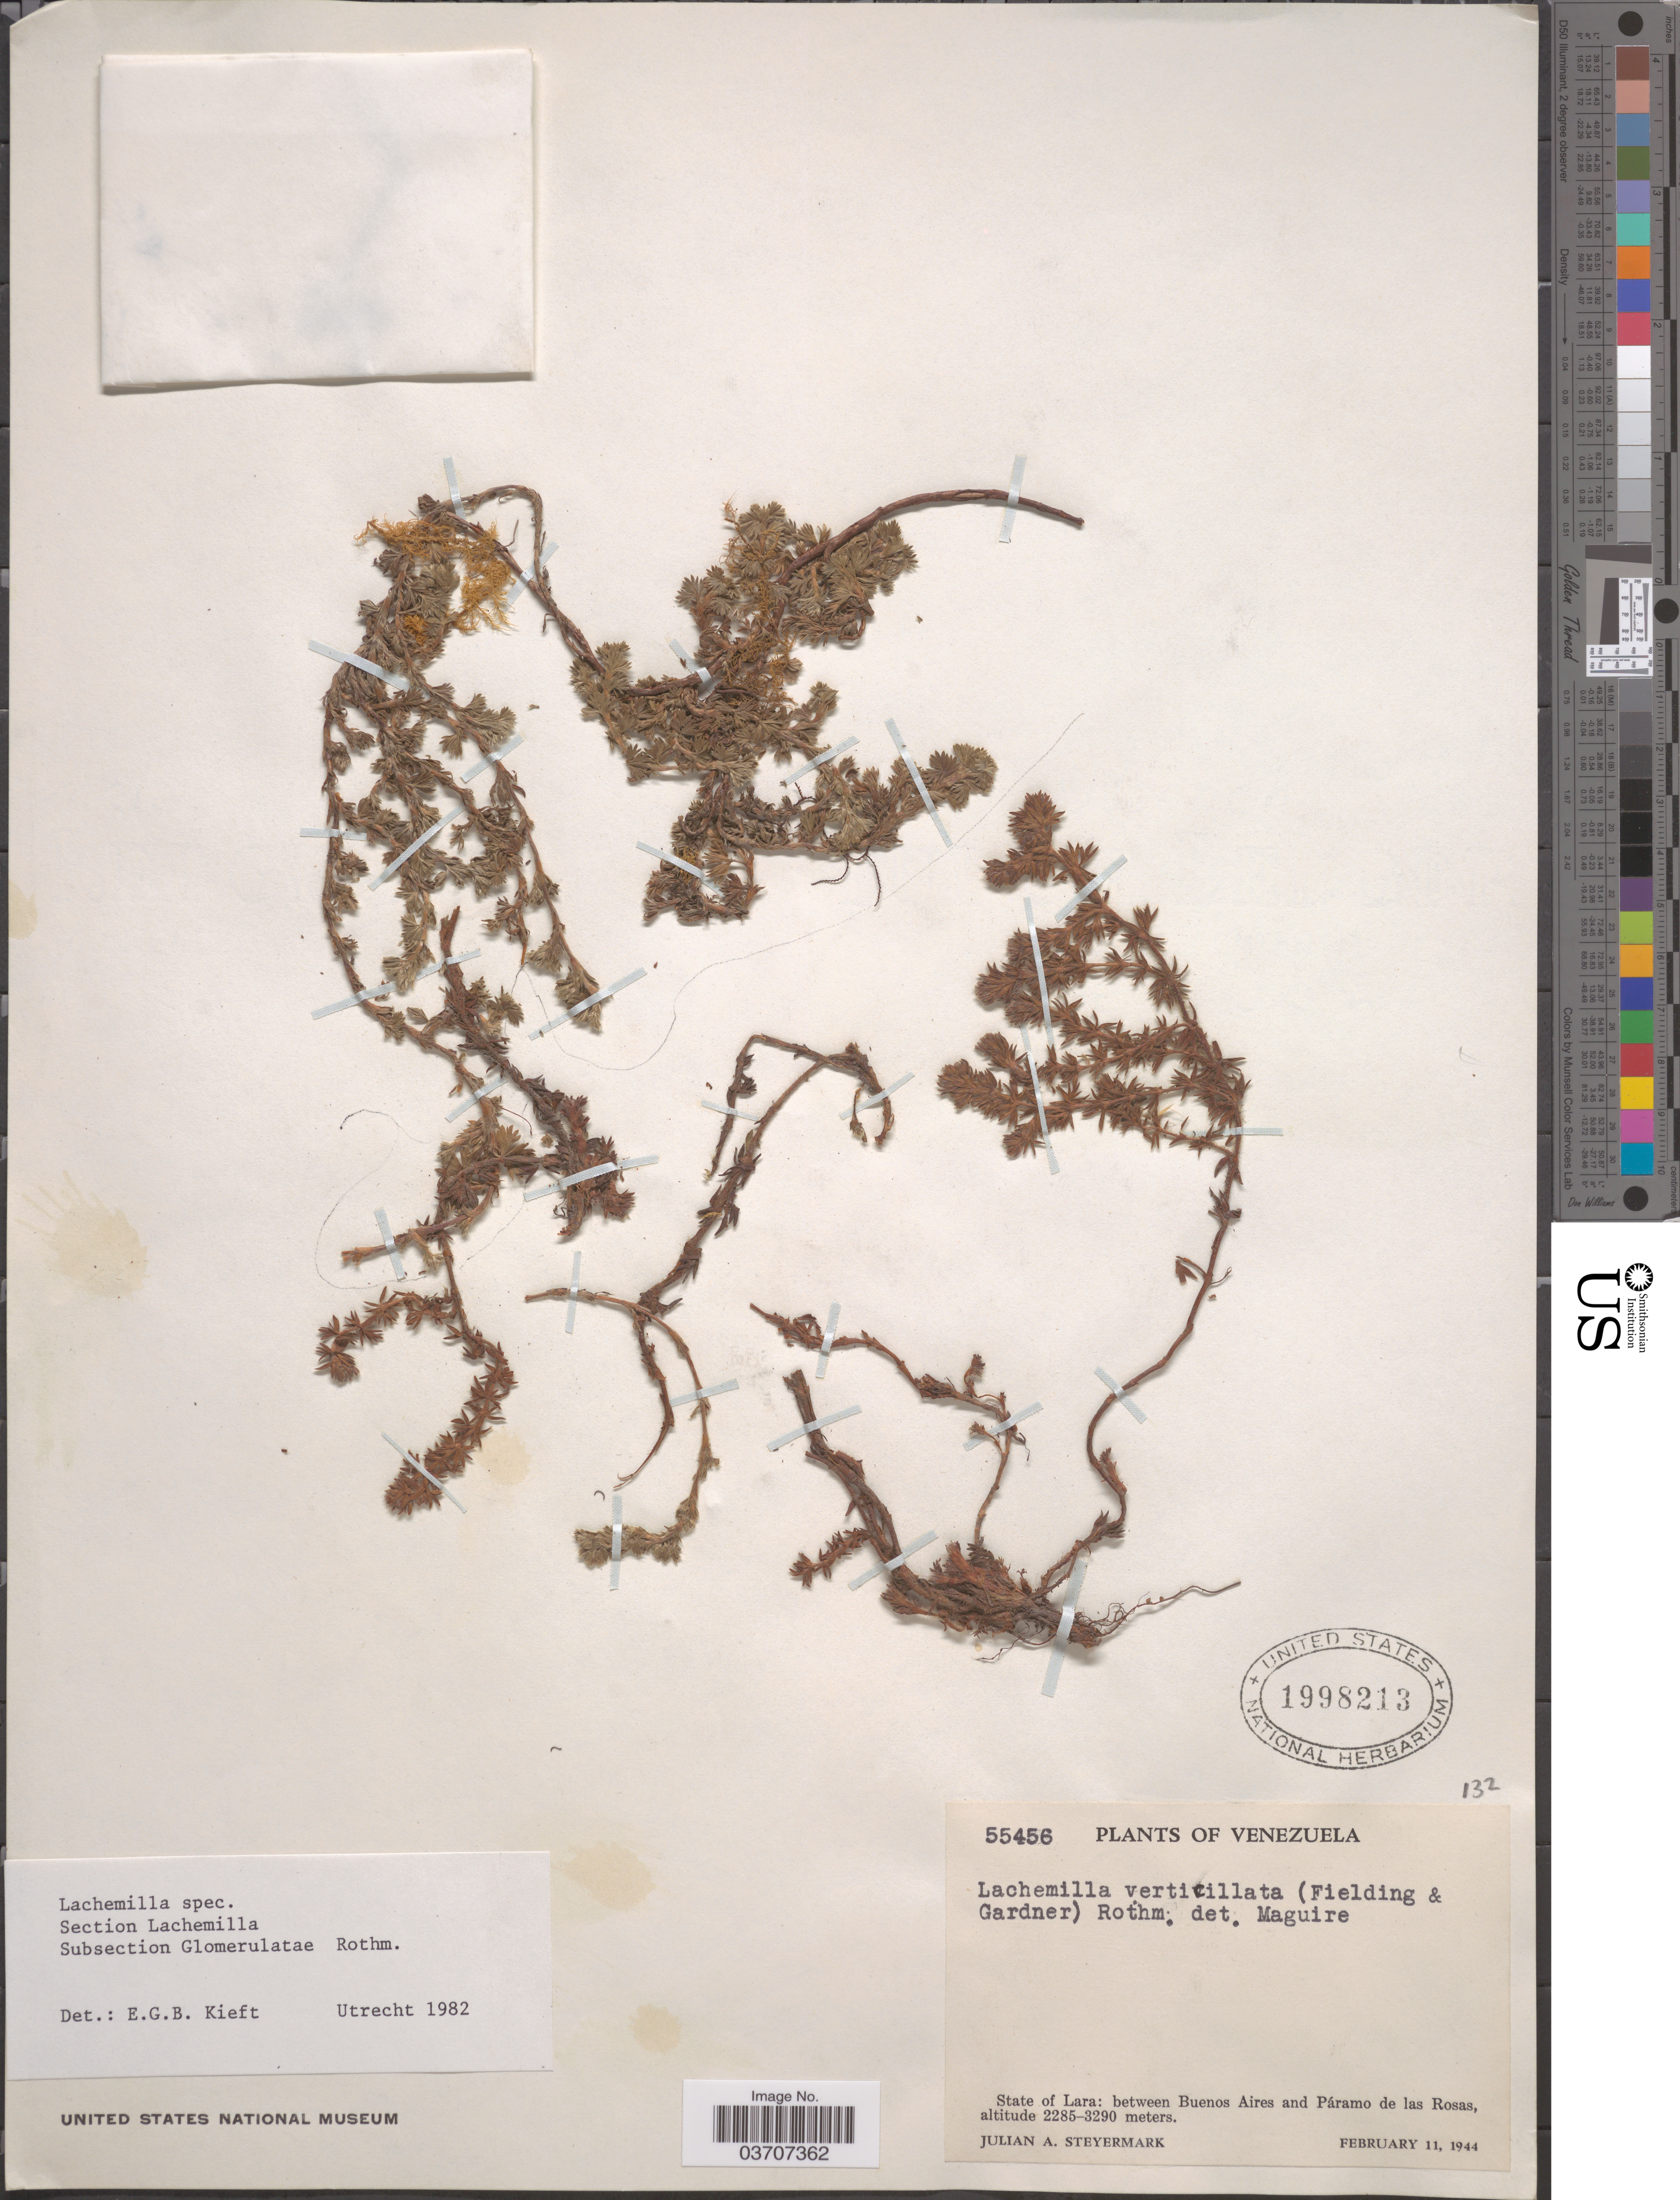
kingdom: Plantae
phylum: Tracheophyta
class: Magnoliopsida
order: Rosales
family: Rosaceae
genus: Lachemilla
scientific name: Lachemilla sp.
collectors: J. Steyermark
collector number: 55456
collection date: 1944-02-11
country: Venezuela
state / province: Lara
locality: Between Buenos Aires and Páramo de las Rosas.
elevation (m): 2285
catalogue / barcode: US 1998213